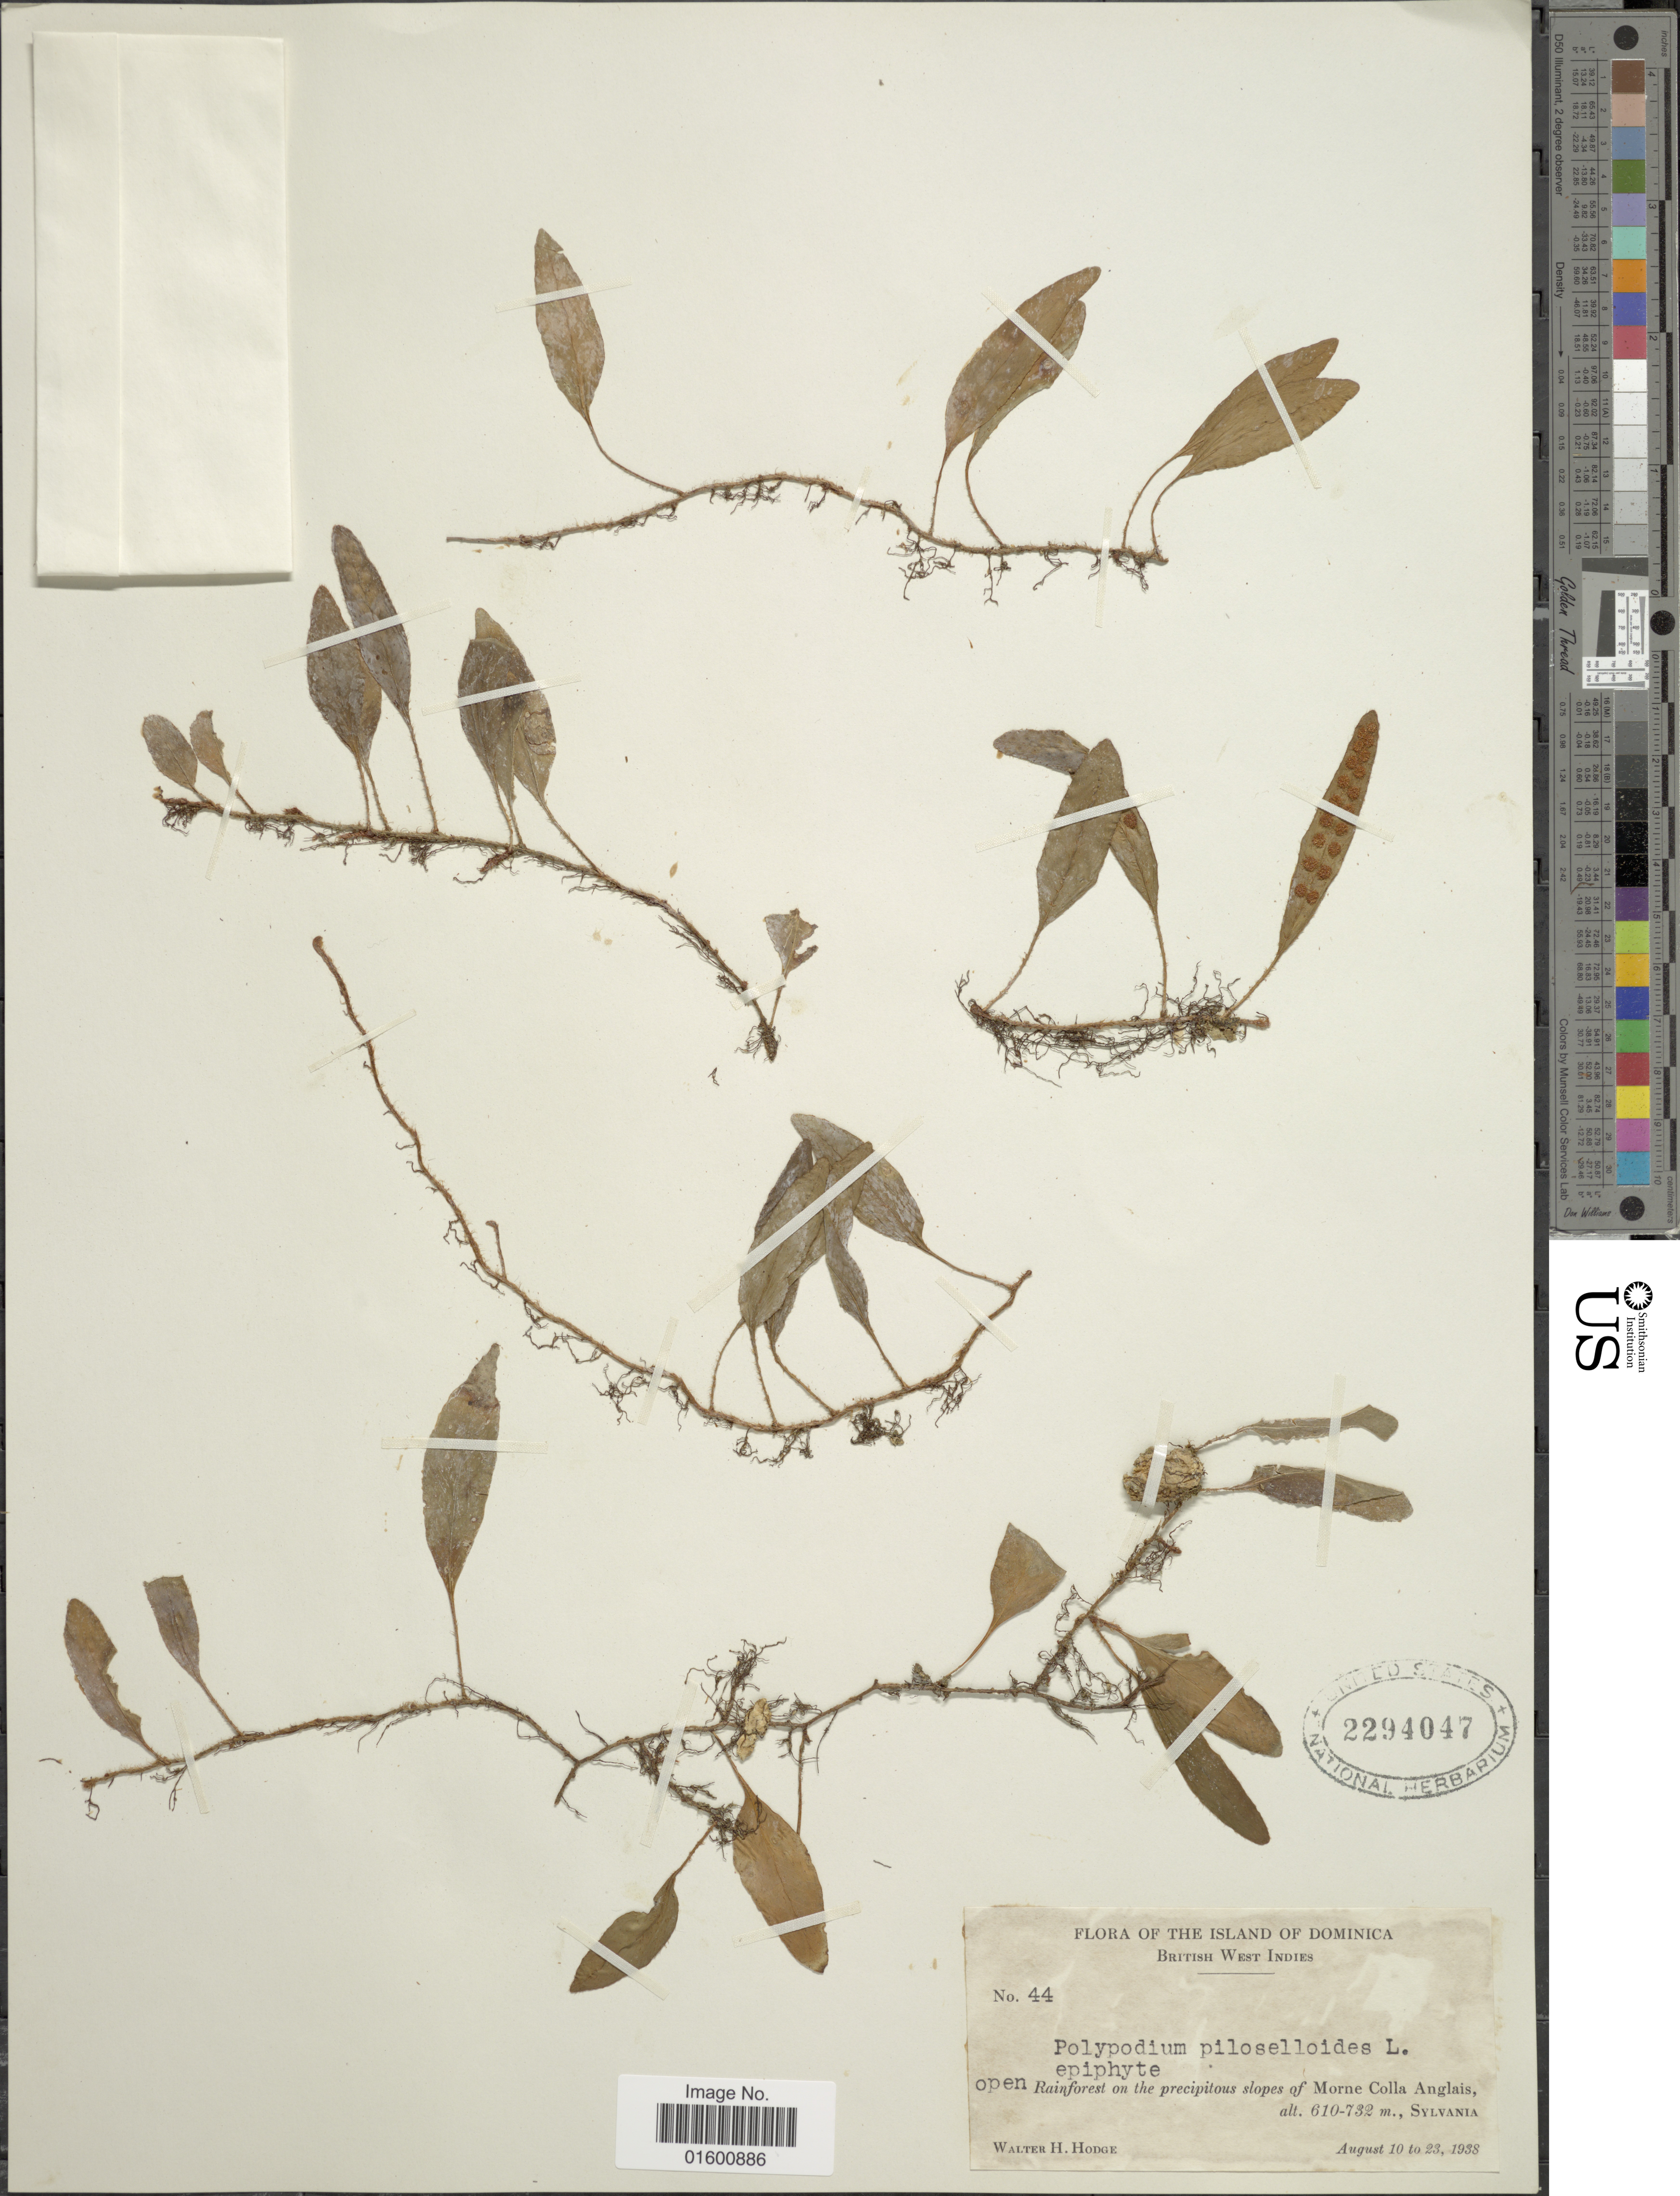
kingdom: Plantae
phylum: Tracheophyta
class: Polypodiopsida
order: Polypodiales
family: Polypodiaceae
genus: Microgramma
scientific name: Microgramma piloselloides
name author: (L.) Copel.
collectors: W. Hodge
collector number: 44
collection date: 1938-08-10/1938-08-23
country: Dominica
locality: Rainforest on the precipitous slopes of Morne Colla Anglais, Sylvania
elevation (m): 610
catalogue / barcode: US 2294047